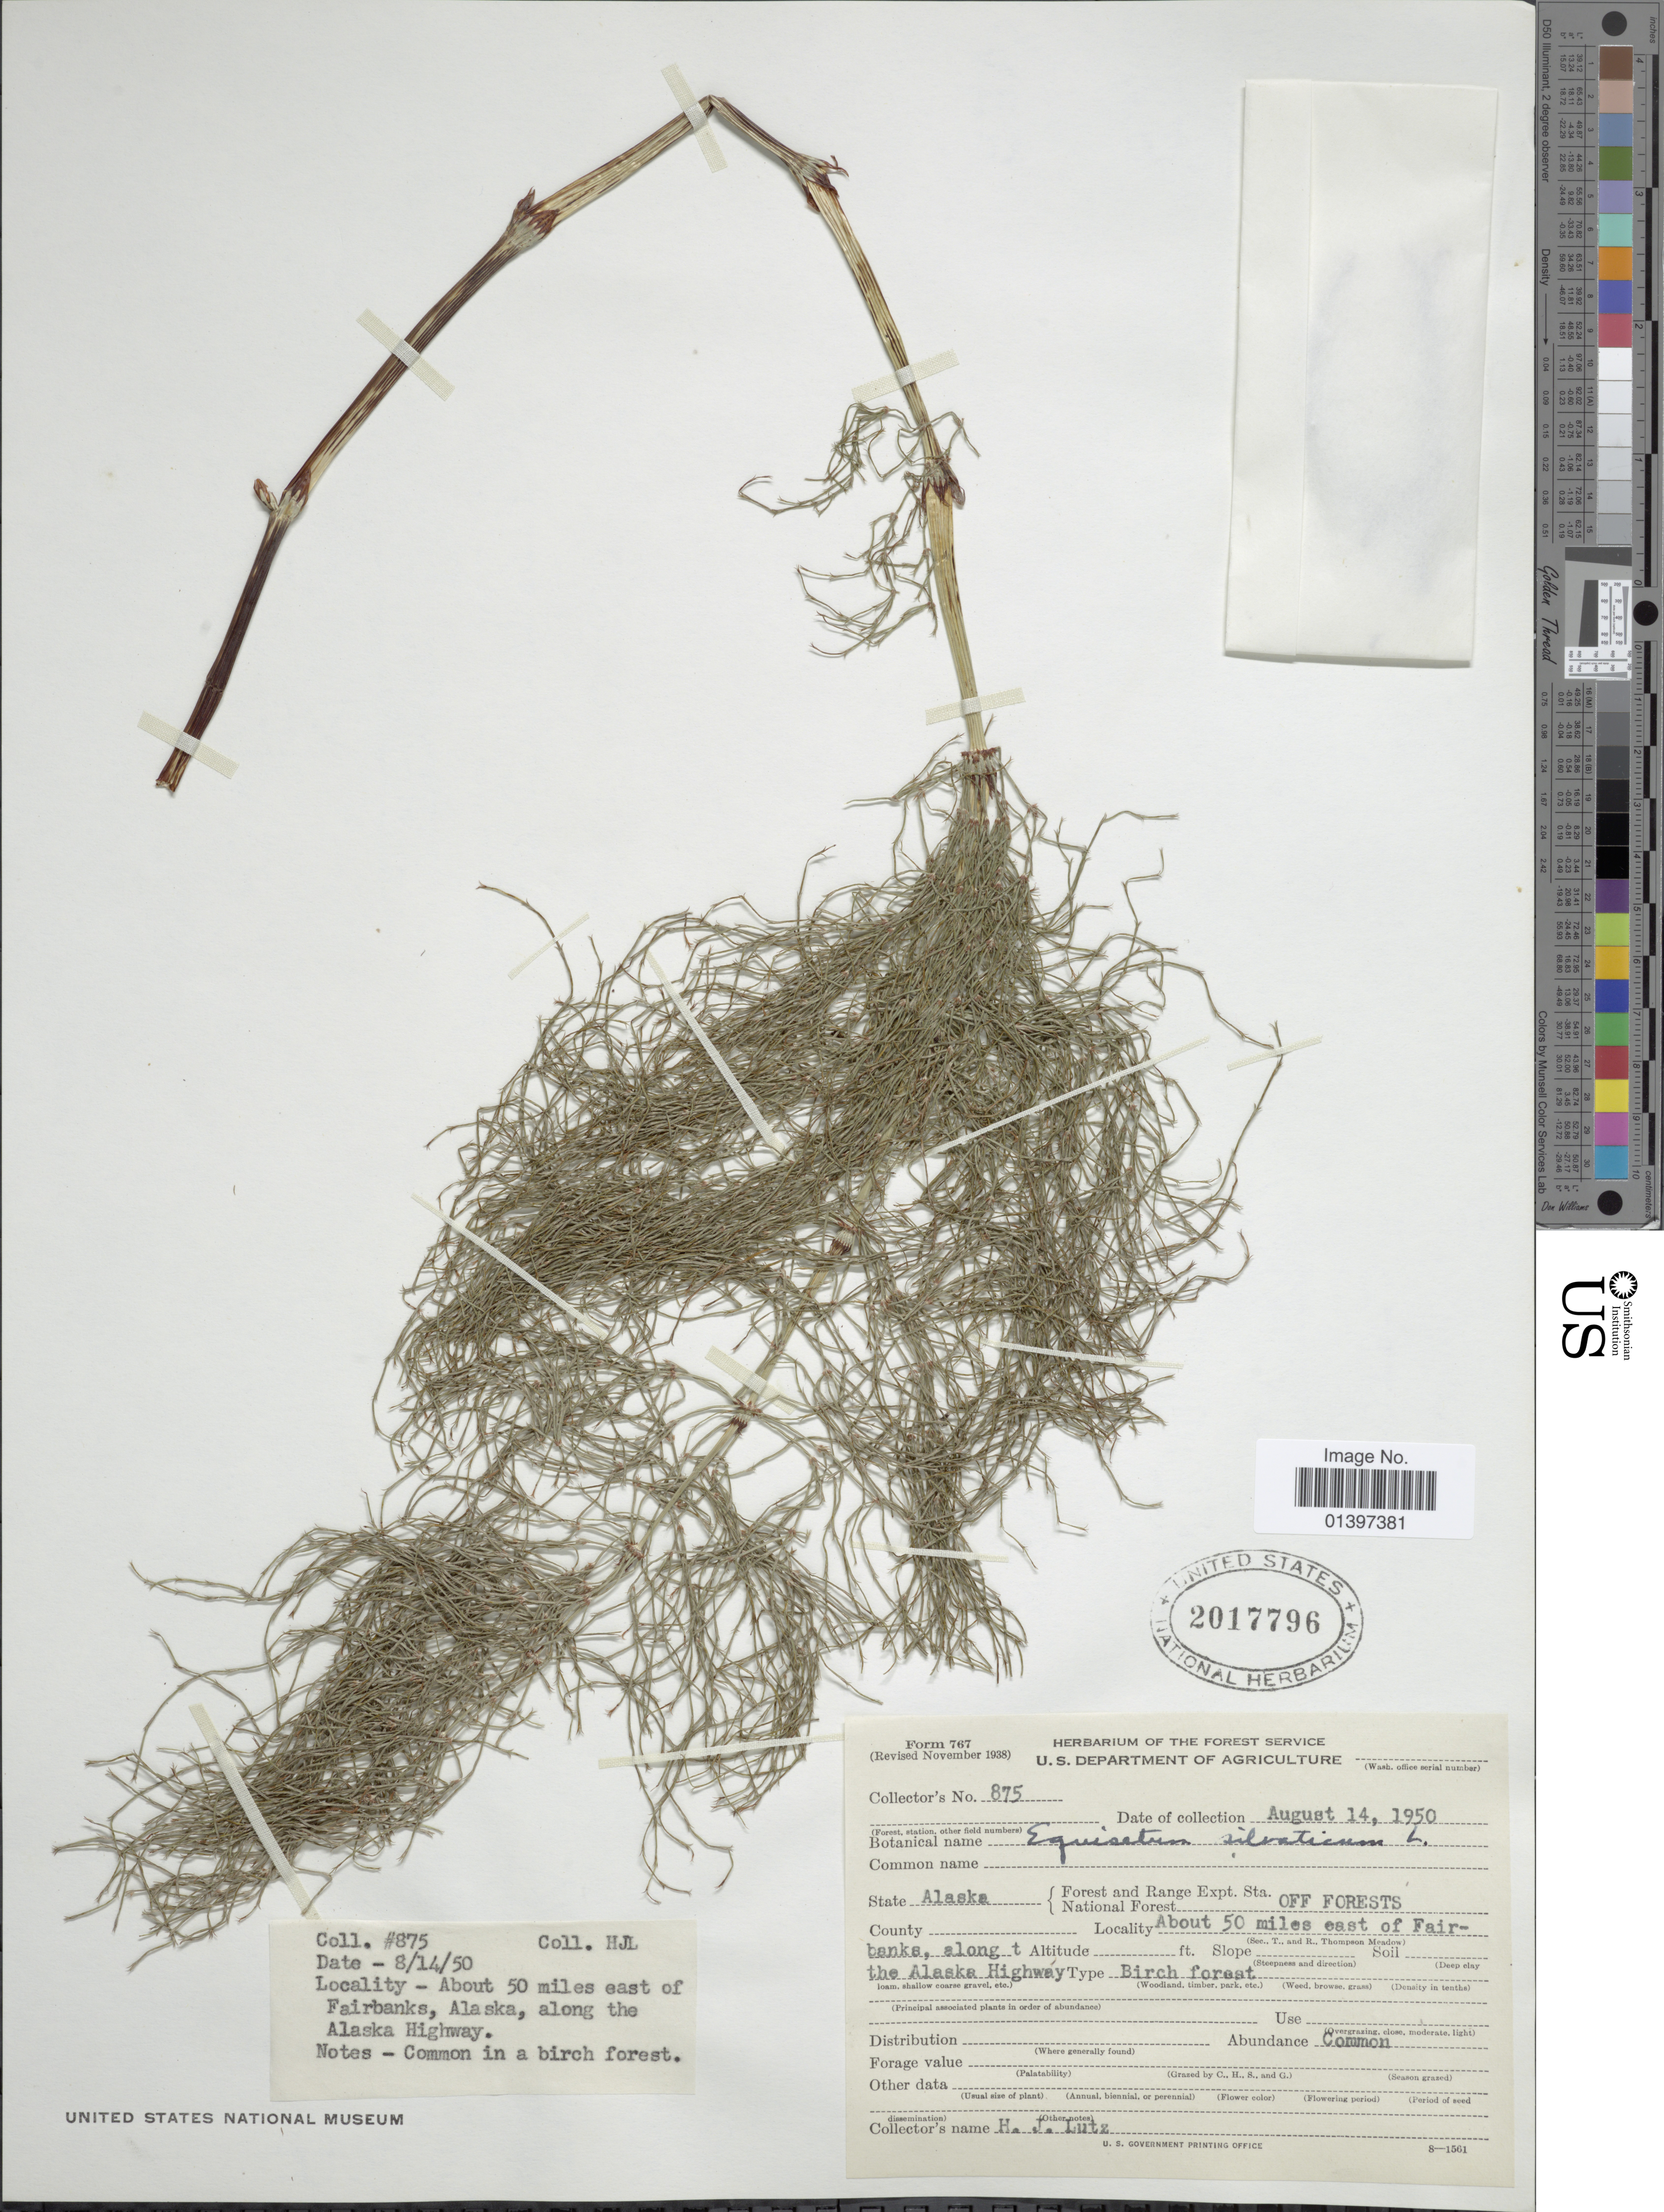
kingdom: Plantae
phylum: Tracheophyta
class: Polypodiopsida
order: Equisetales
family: Equisetaceae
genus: Equisetum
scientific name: Equisetum sylvaticum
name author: L.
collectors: H. J. Lutz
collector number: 875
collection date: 1950-08-14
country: United States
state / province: Alaska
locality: About 50miles east of Fairbanks, along Alaska Highway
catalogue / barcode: US 2017796